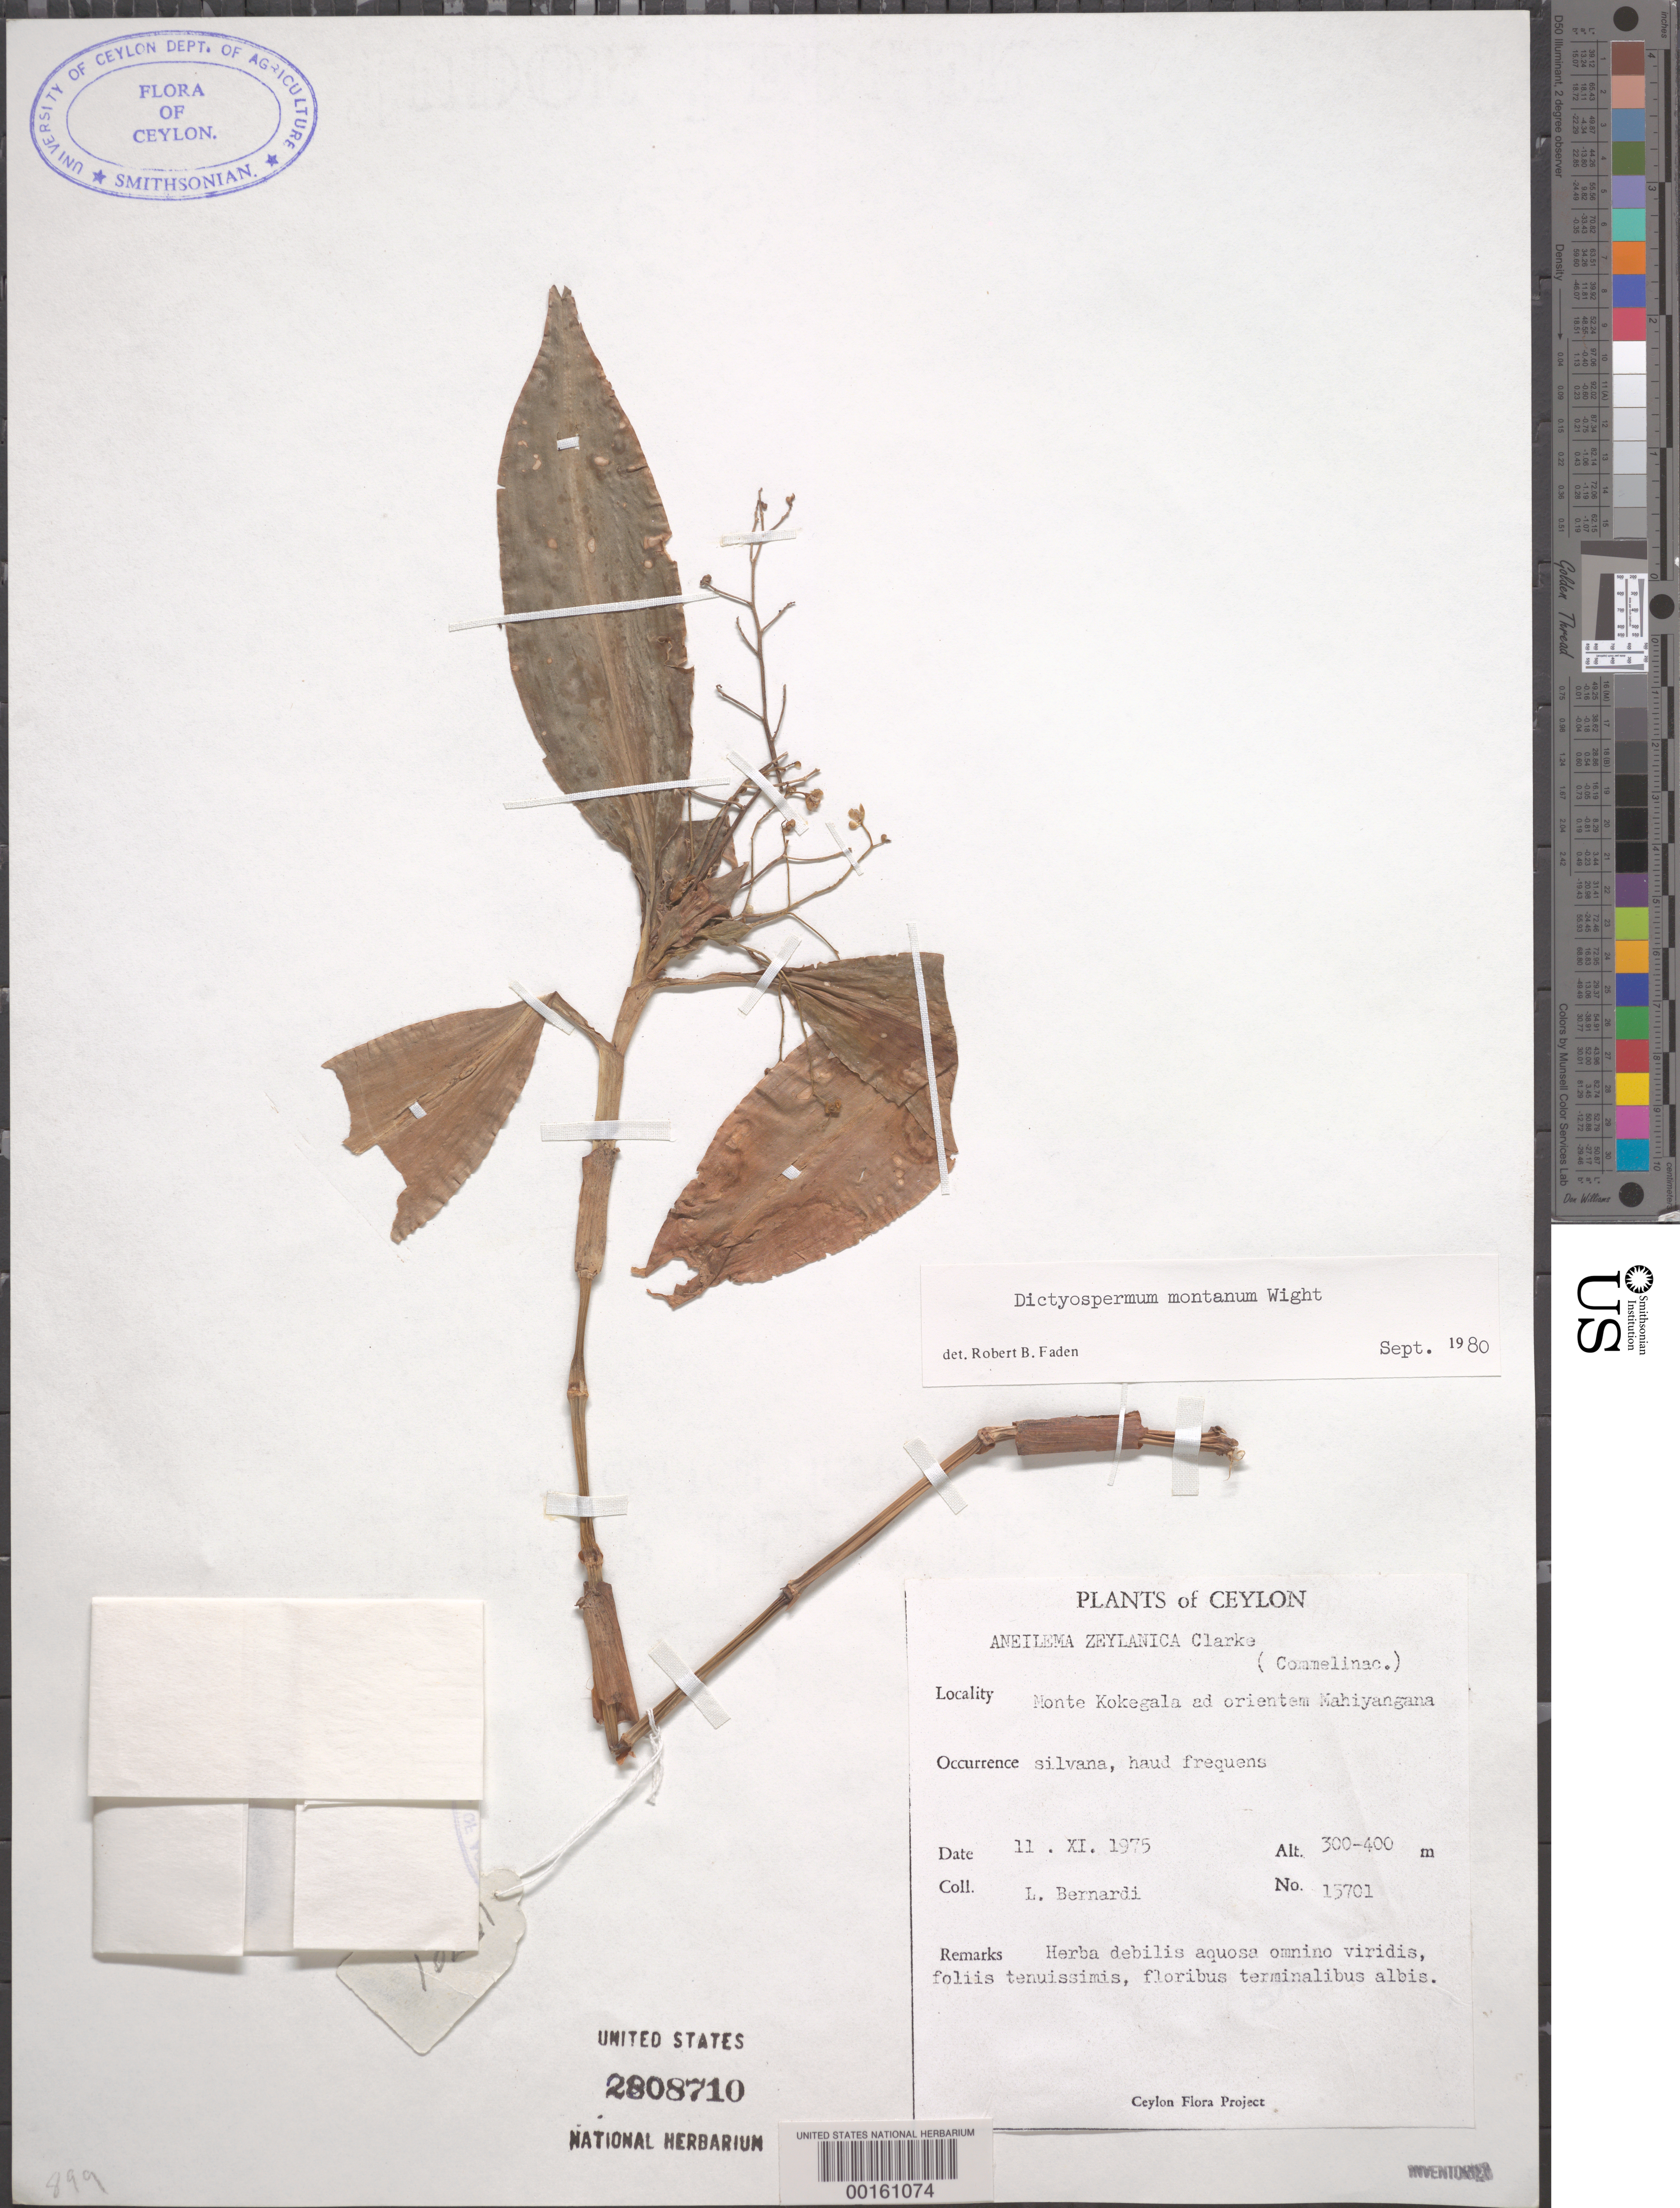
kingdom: Plantae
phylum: Tracheophyta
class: Liliopsida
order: Commelinales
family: Commelinaceae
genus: Dictyospermum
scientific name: Dictyospermum montanum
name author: Wight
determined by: Faden, Robert B., (US), Smithsonian Institution - National Museum of Natural History (UNITED STATES)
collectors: L. Bernardi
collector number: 15701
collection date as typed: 11 Nov 1975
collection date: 1975-11-11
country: Sri Lanka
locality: Mount kokegala, near mahiyangana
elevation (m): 300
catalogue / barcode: US 2808710